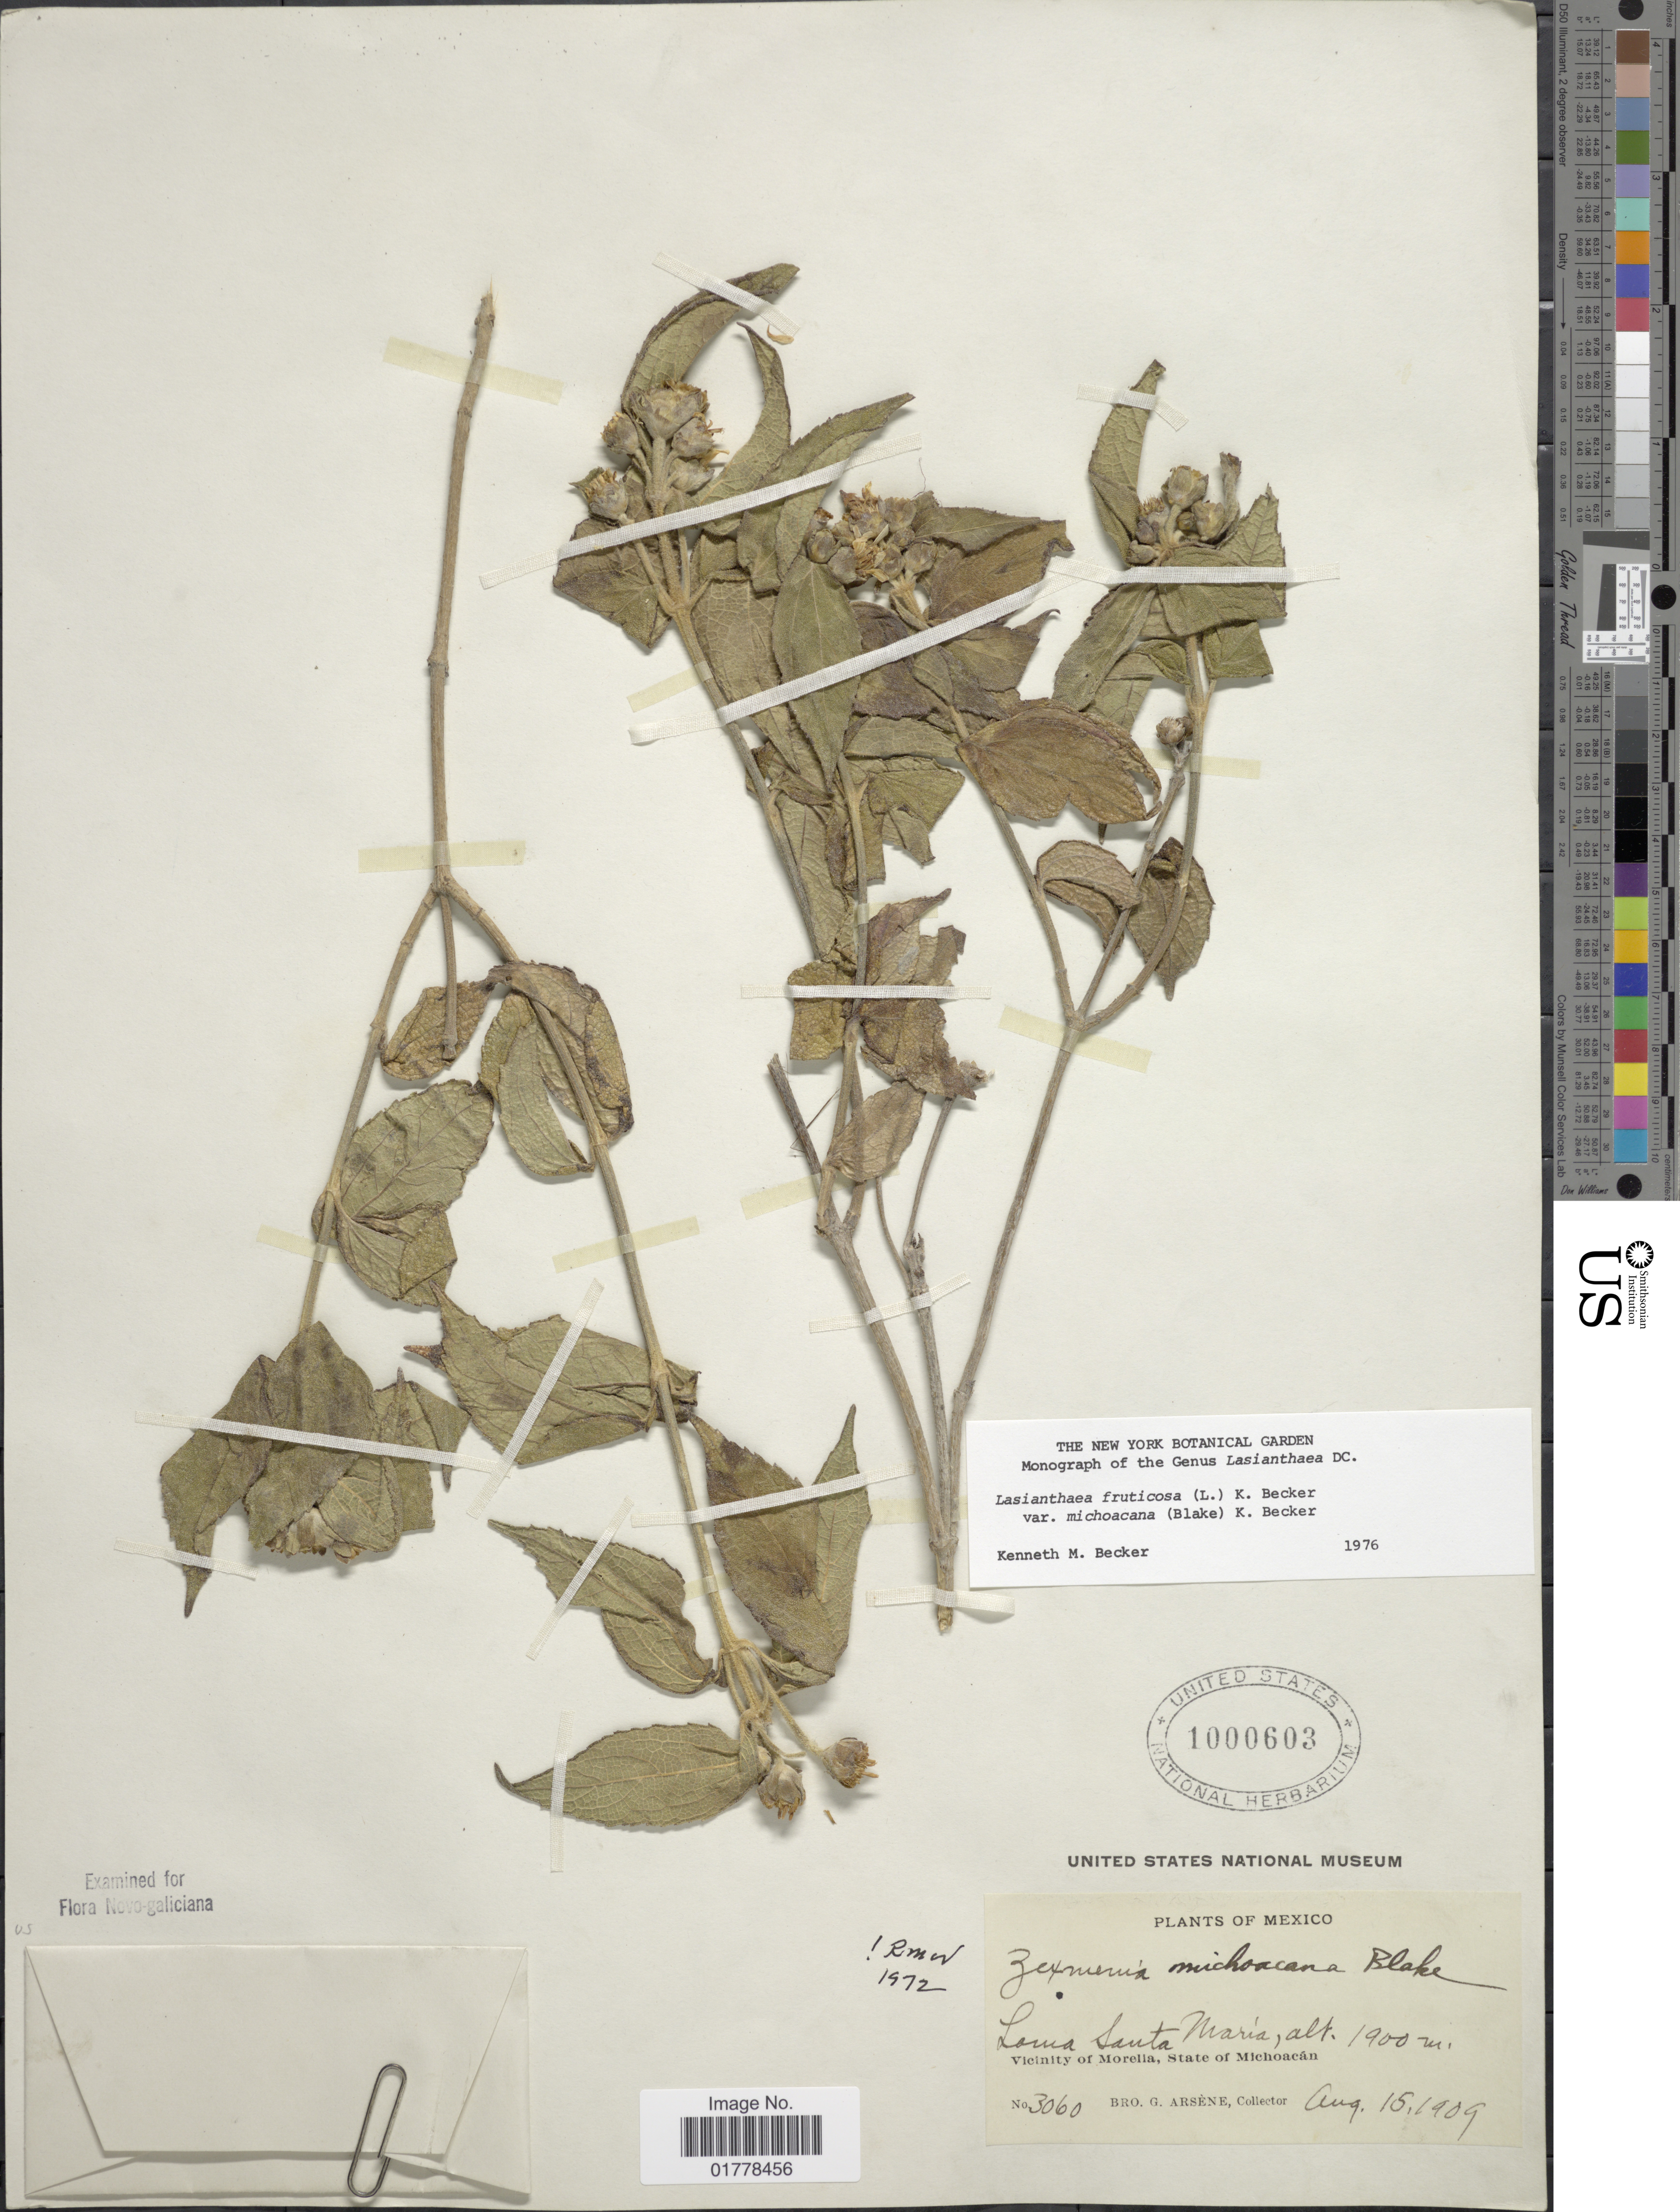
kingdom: Plantae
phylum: Tracheophyta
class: Magnoliopsida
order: Asterales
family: Asteraceae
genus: Lasianthaea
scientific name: Lasianthaea fruticosa var. michoacana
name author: (S.F. Blake) K.M. Becker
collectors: Bro. G. Arsène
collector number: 3060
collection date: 1909-08-15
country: Mexico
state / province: Michoacán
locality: Loma Santa Maria. Vicinity of Morelia, State of Michoacán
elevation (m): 1900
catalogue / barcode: US 1000603